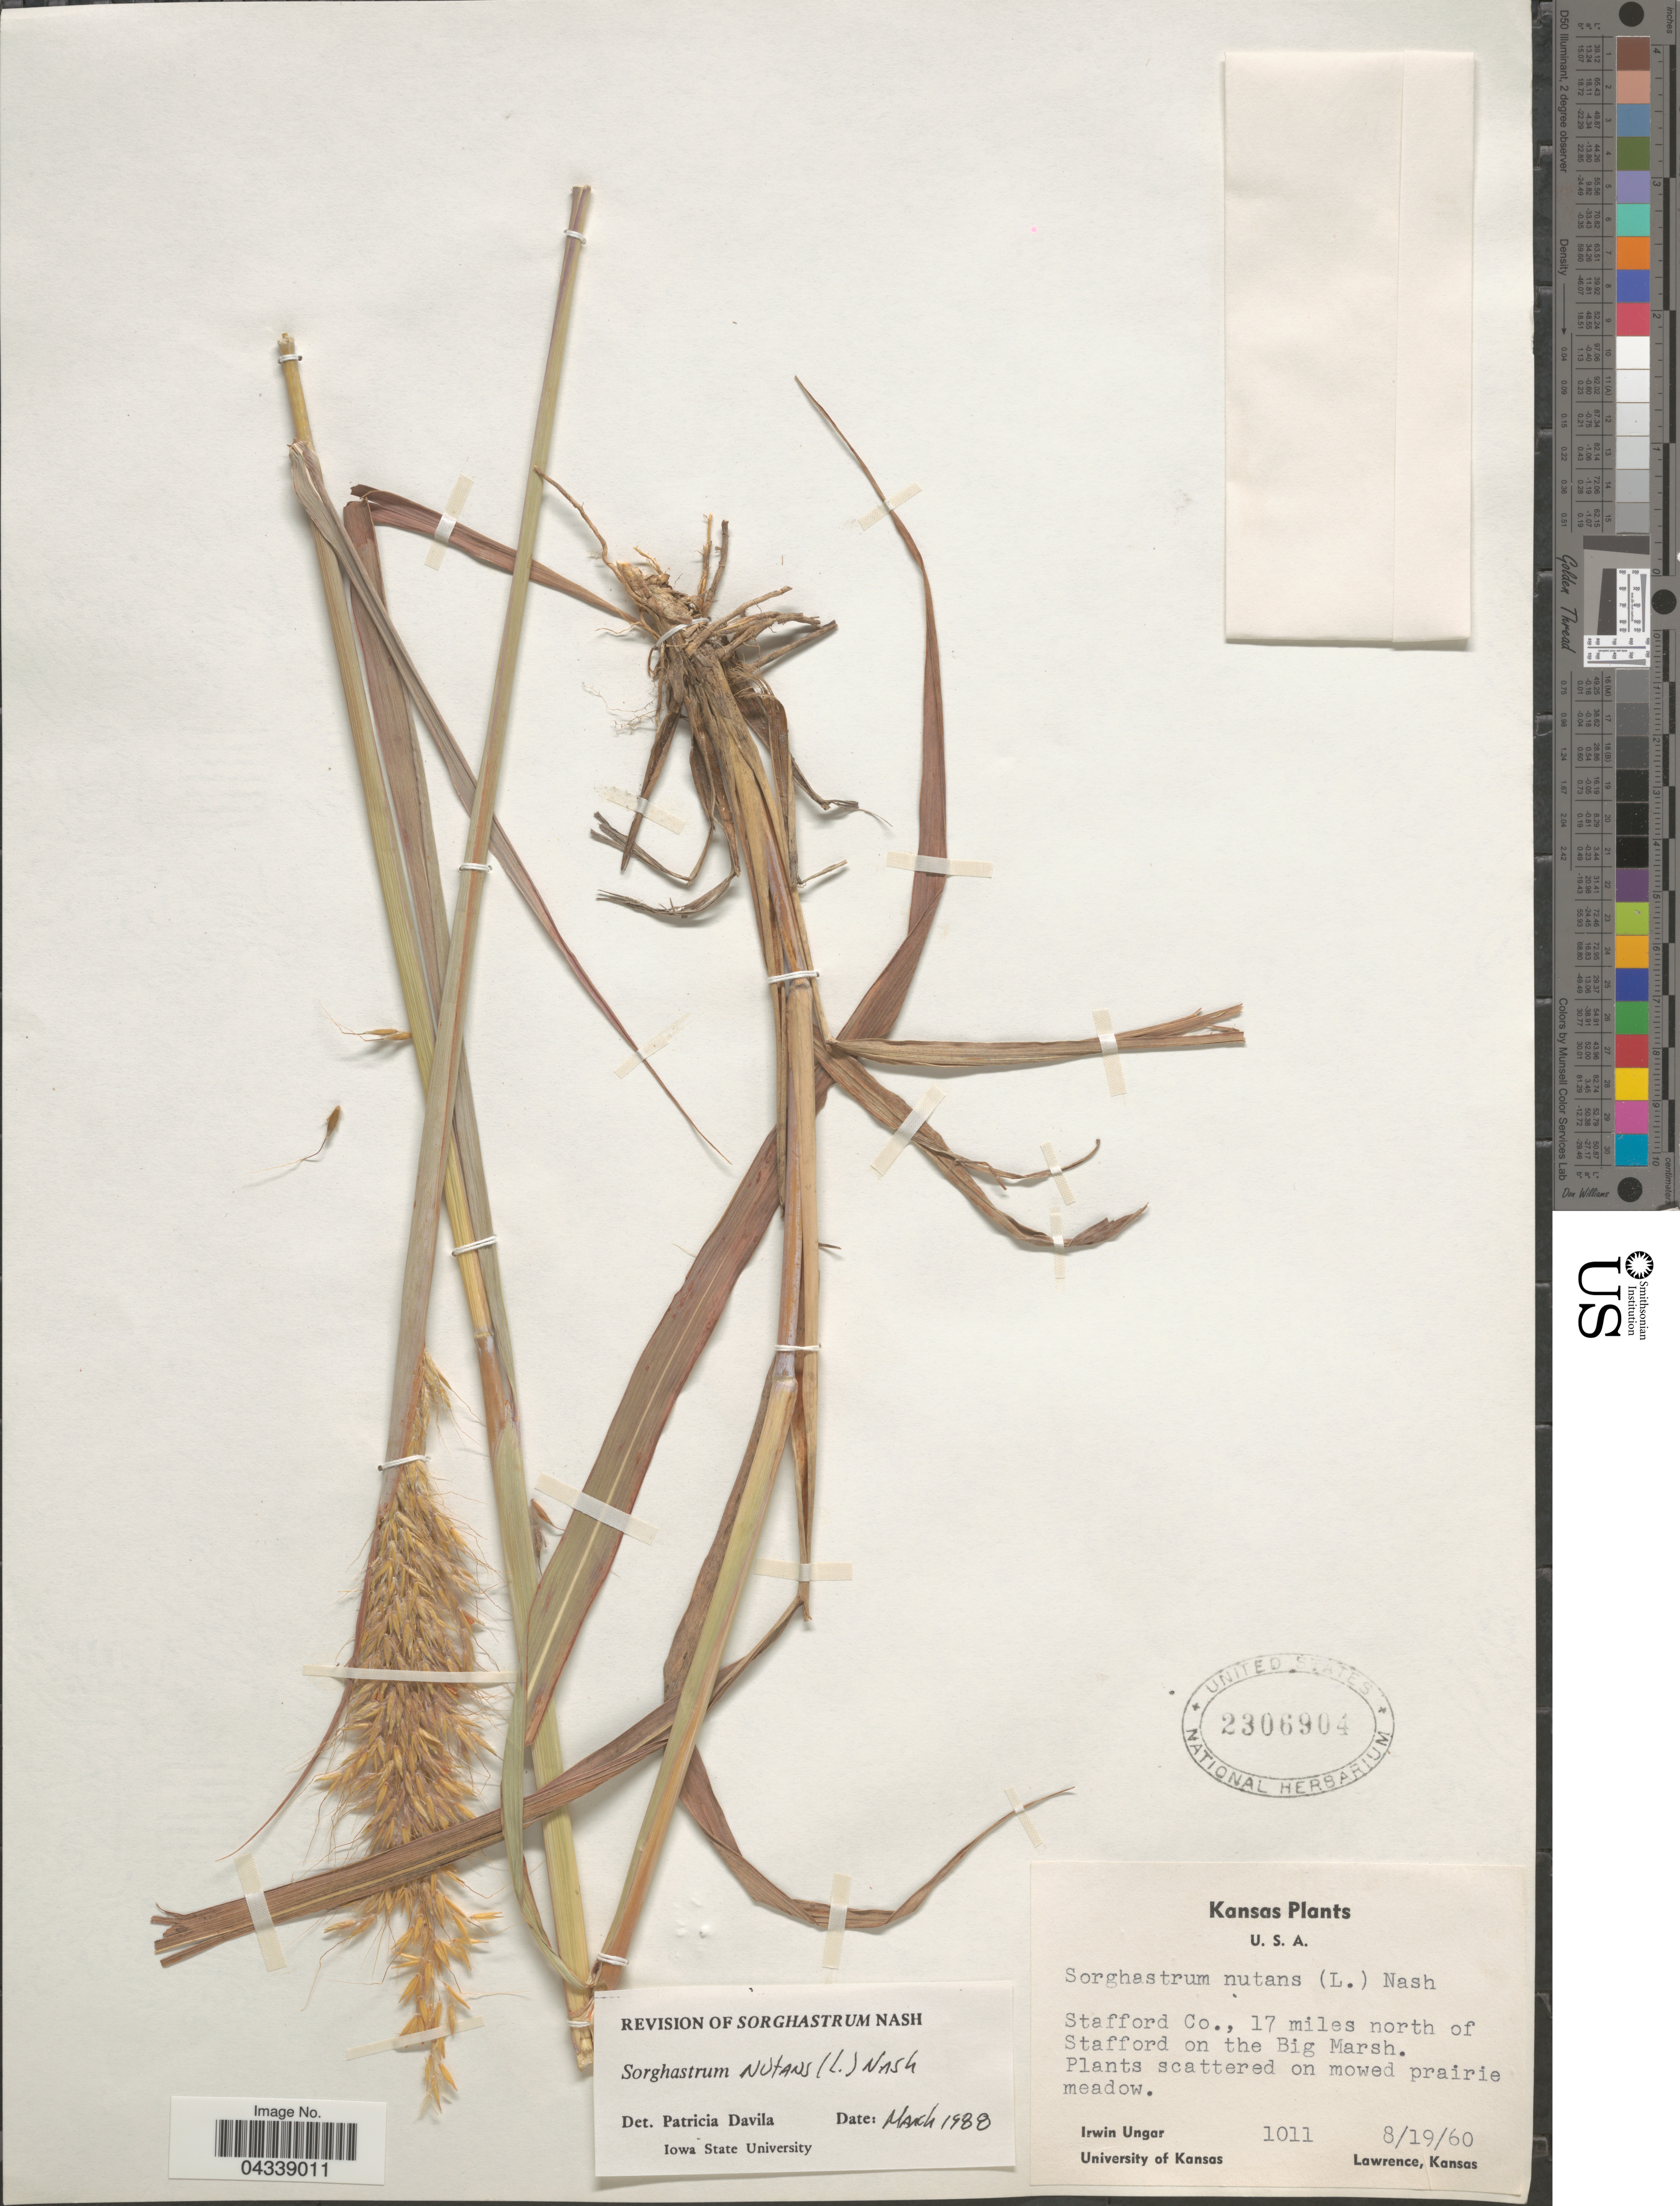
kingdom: Plantae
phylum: Tracheophyta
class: Liliopsida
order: Poales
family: Poaceae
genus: Sorghastrum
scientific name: Sorghastrum nutans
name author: (L.) Nash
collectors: I. Ungar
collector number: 1011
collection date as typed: Transcribed d/m/y: 19/8/60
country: United States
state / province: Kansas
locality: Stafford Co., 17 miles north of Stafford on the Big Marsh.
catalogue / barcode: US 2306904